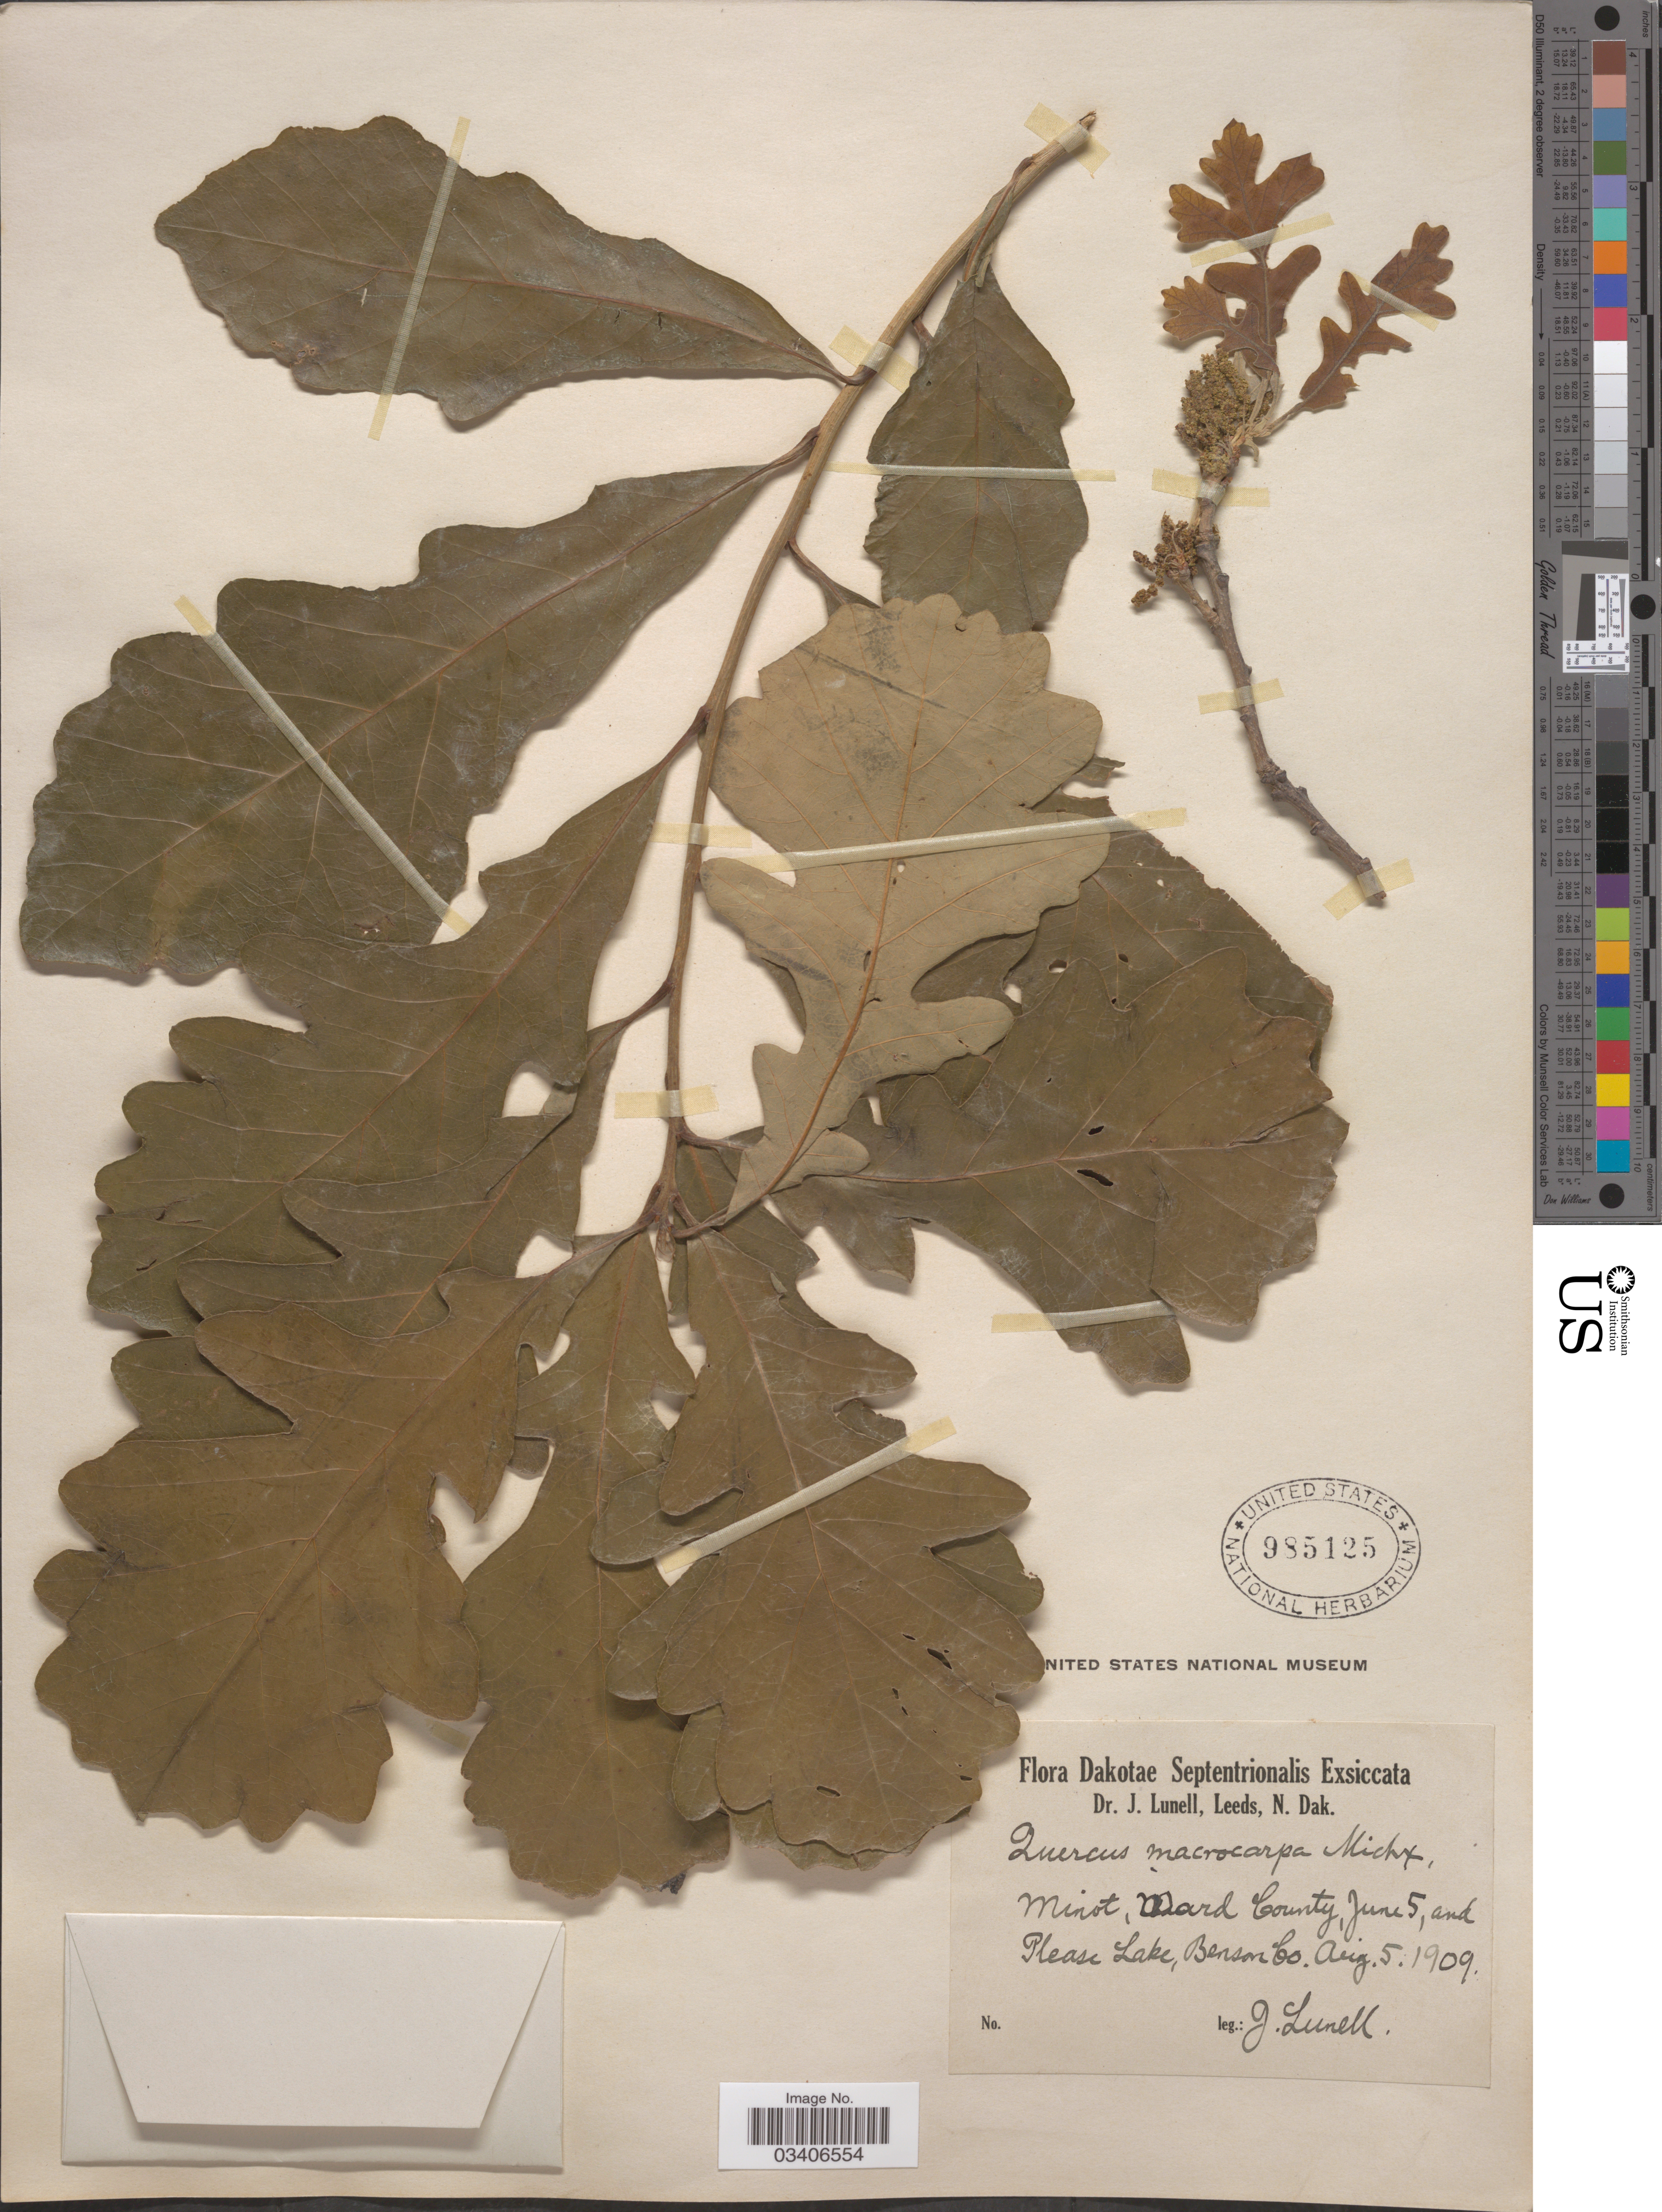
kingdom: Plantae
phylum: Tracheophyta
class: Magnoliopsida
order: Fagales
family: Fagaceae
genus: Quercus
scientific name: Quercus macrocarpa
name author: Michx.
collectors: J. Lunell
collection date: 1909-06-05/1909-08-05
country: United States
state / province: North Dakota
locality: Minot, Ward County, and Please Lake, Benson Co.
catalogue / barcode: US 985125